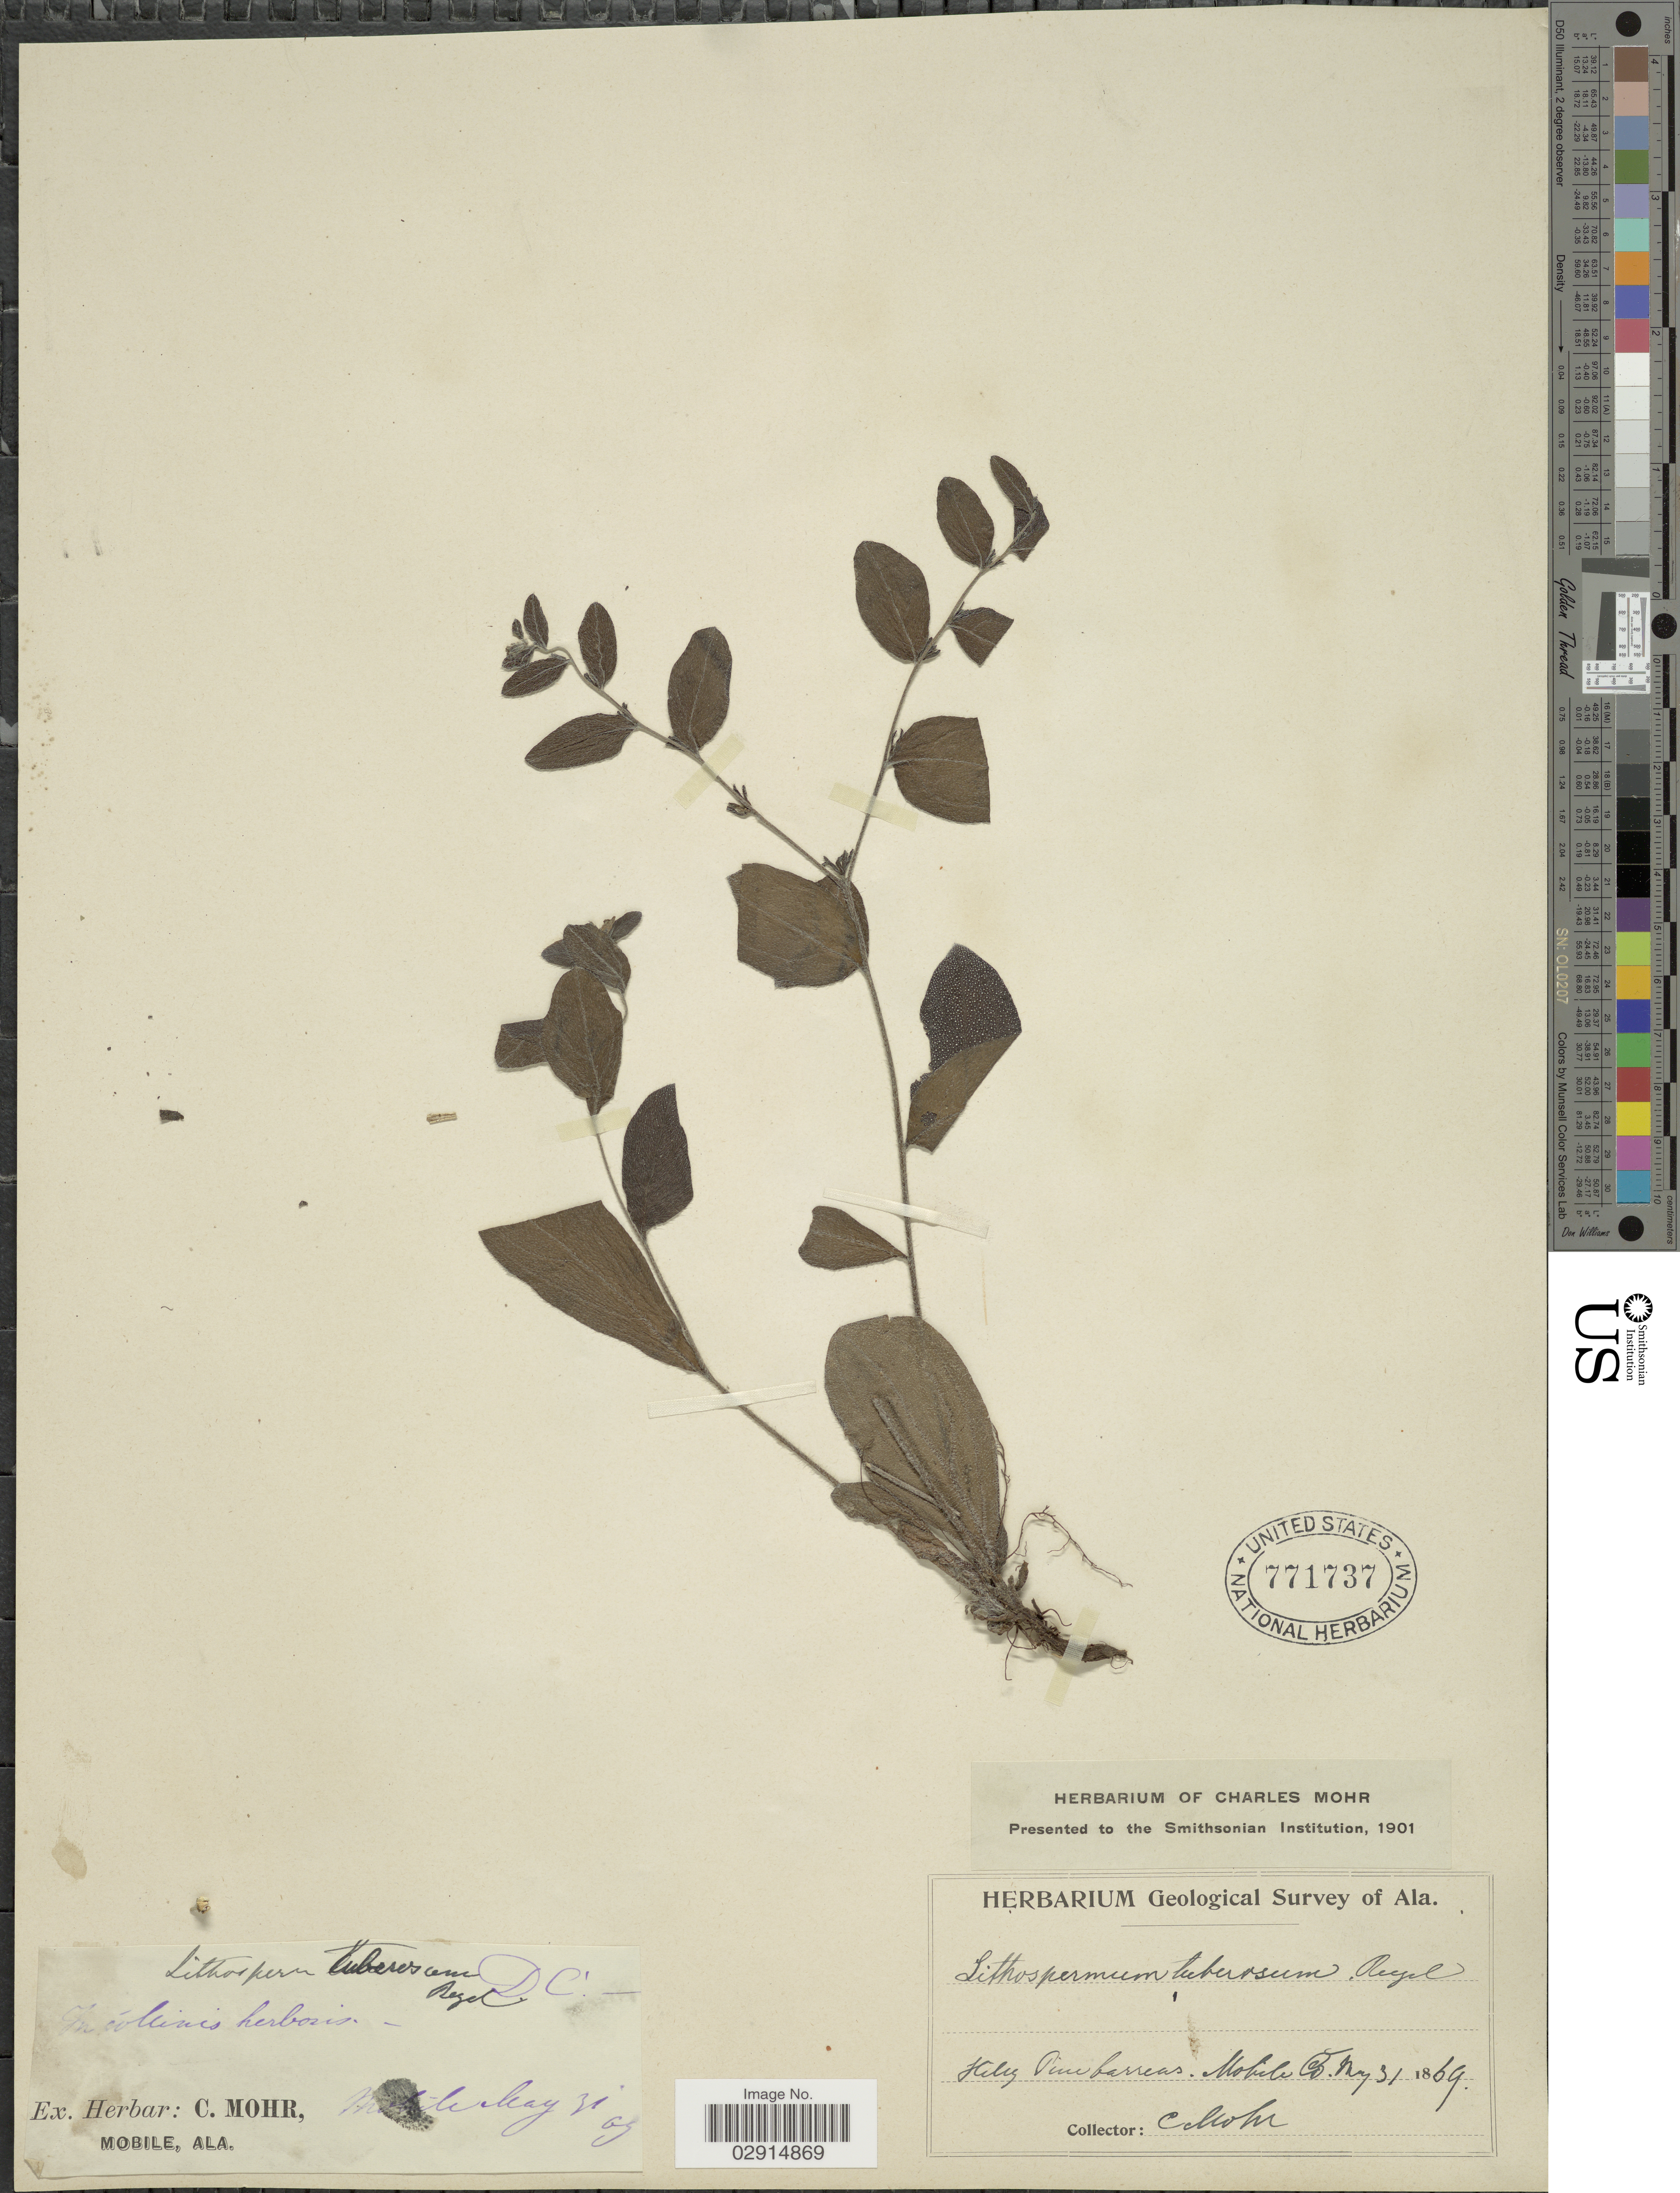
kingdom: Plantae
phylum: Tracheophyta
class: Magnoliopsida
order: Boraginales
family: Boraginaceae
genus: Lithospermum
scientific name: Lithospermum tuberosum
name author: Rugel ex DC.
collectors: Mohr, C. T. (herbarium)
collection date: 1869-05-31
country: United States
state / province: Alabama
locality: Hills Pine barreas. Mobile Co. Alabama.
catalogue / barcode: US 771737